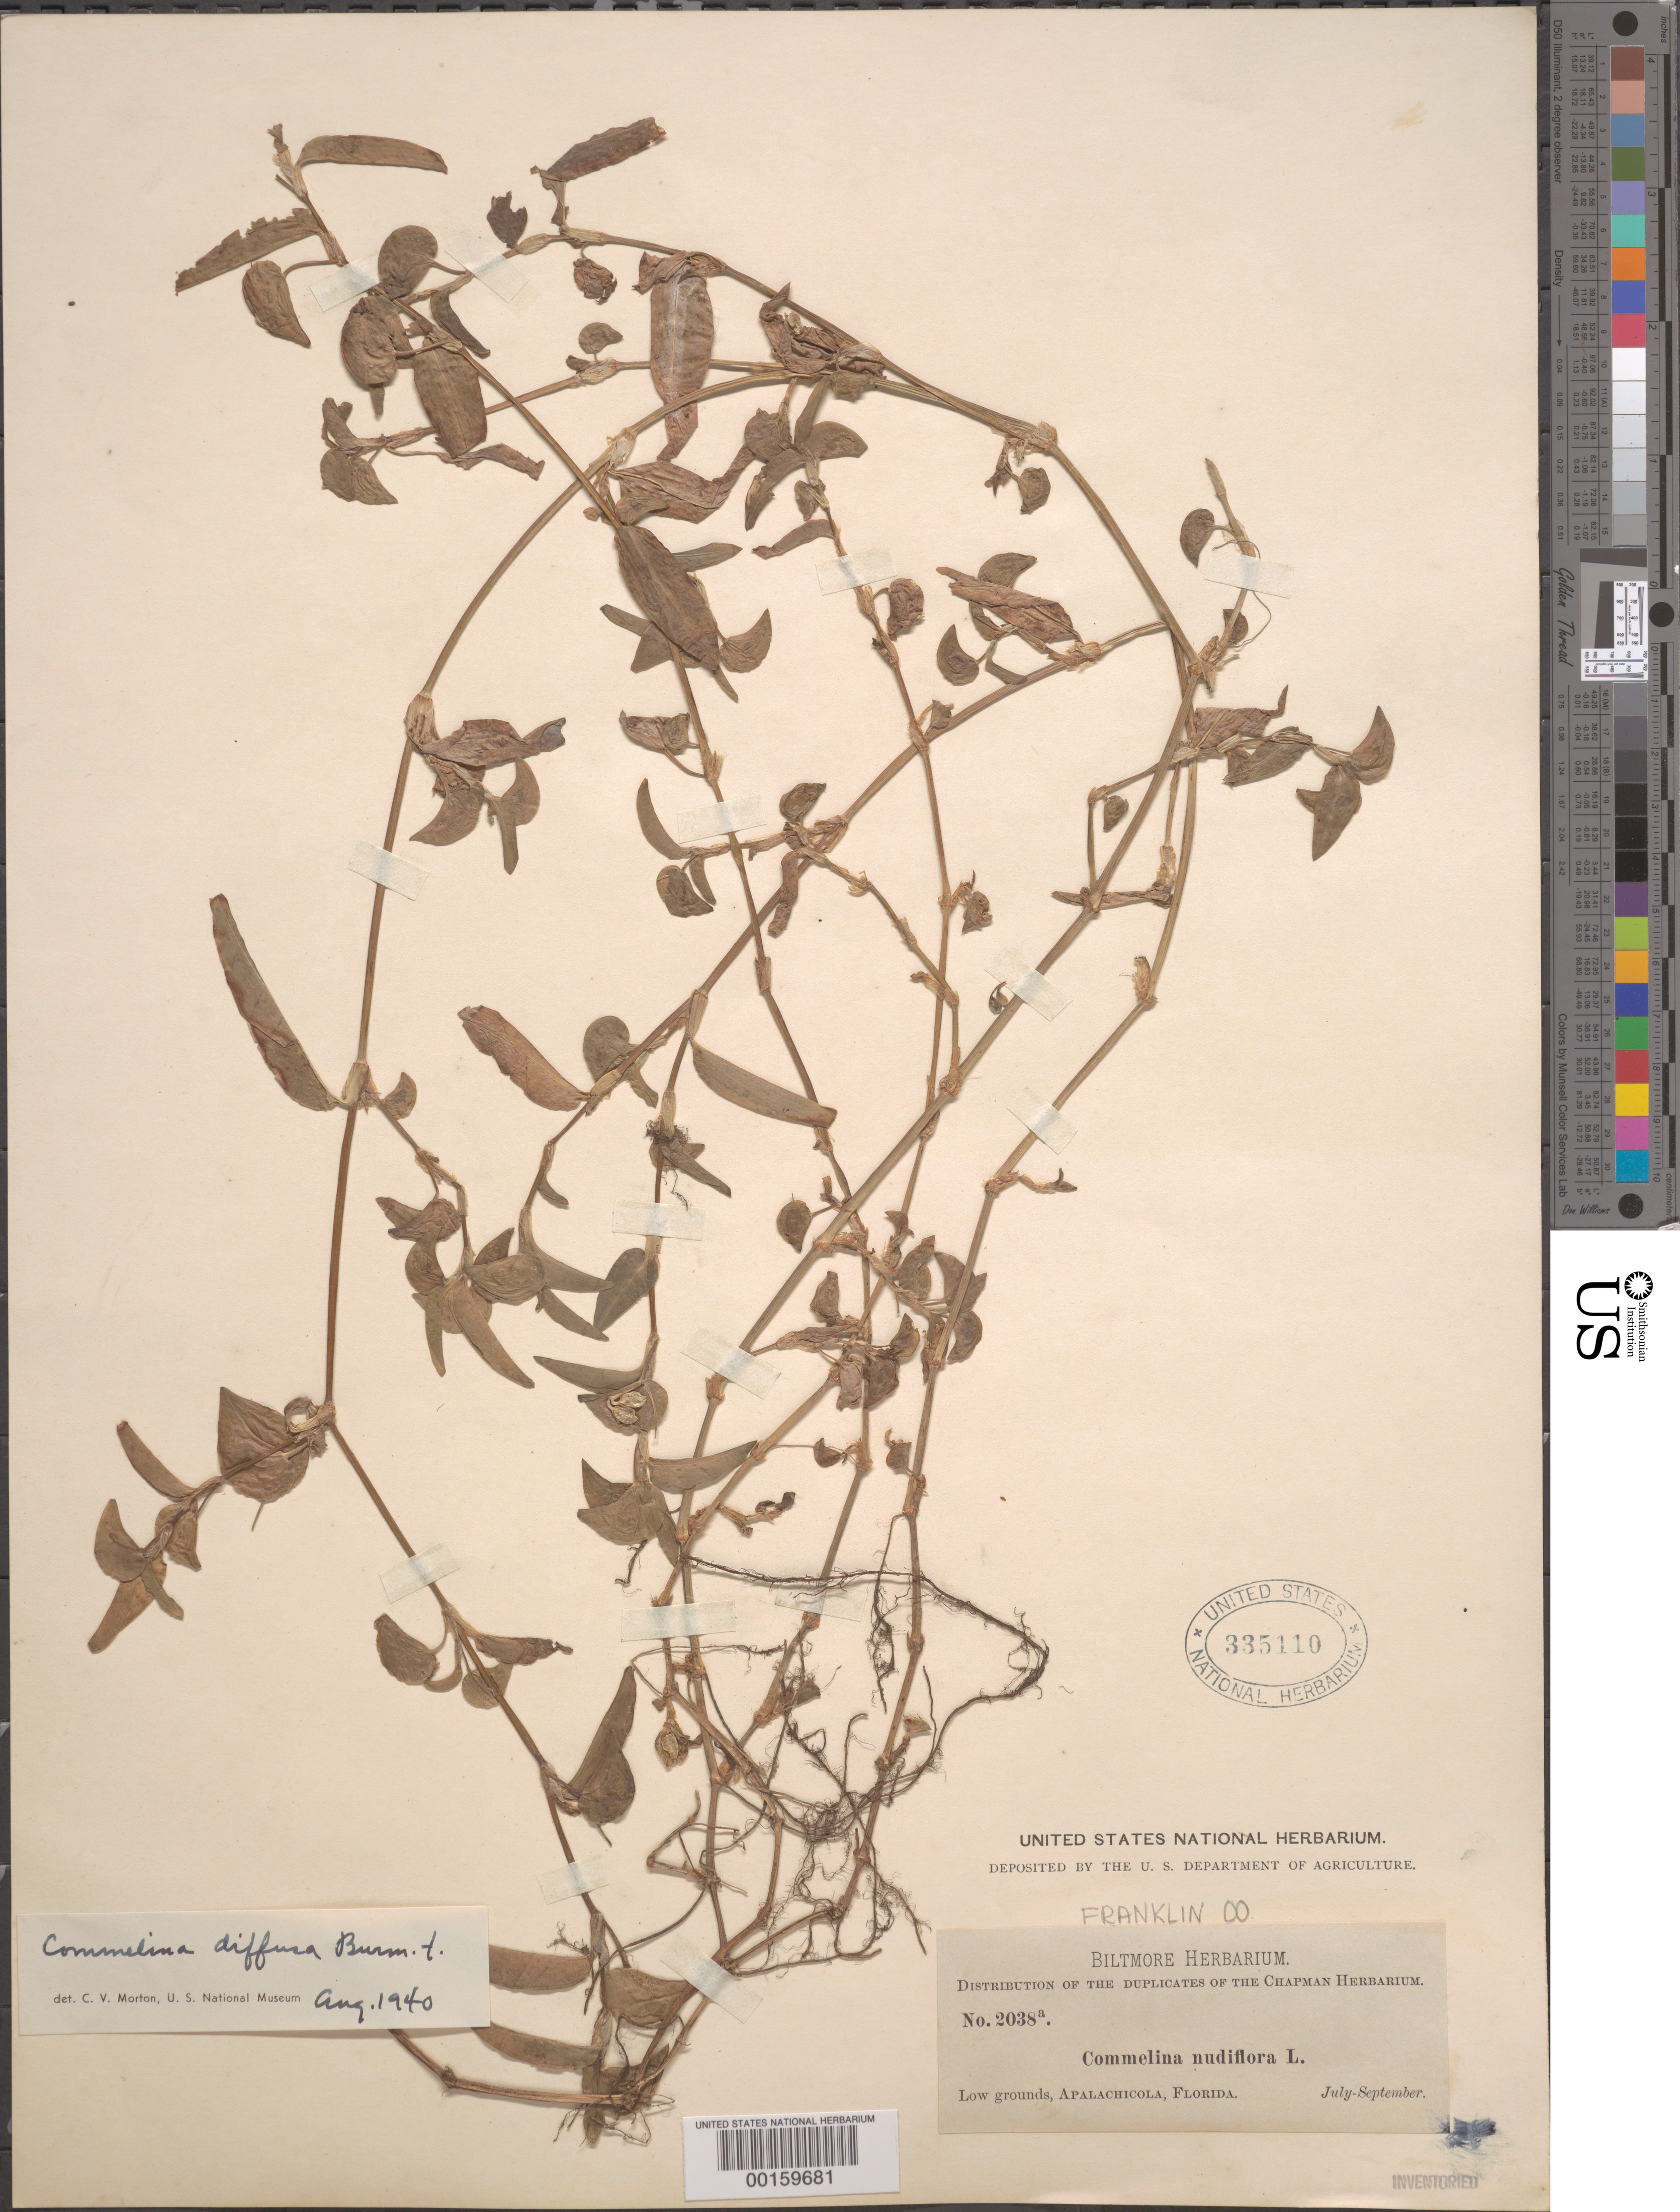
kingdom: Plantae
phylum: Tracheophyta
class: Liliopsida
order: Commelinales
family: Commelinaceae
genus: Commelina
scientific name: Commelina diffusa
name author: Burm. f.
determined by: Morton, C. V.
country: United States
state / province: Florida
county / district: Franklin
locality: Apalachicola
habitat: Low grounds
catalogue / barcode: US 335110